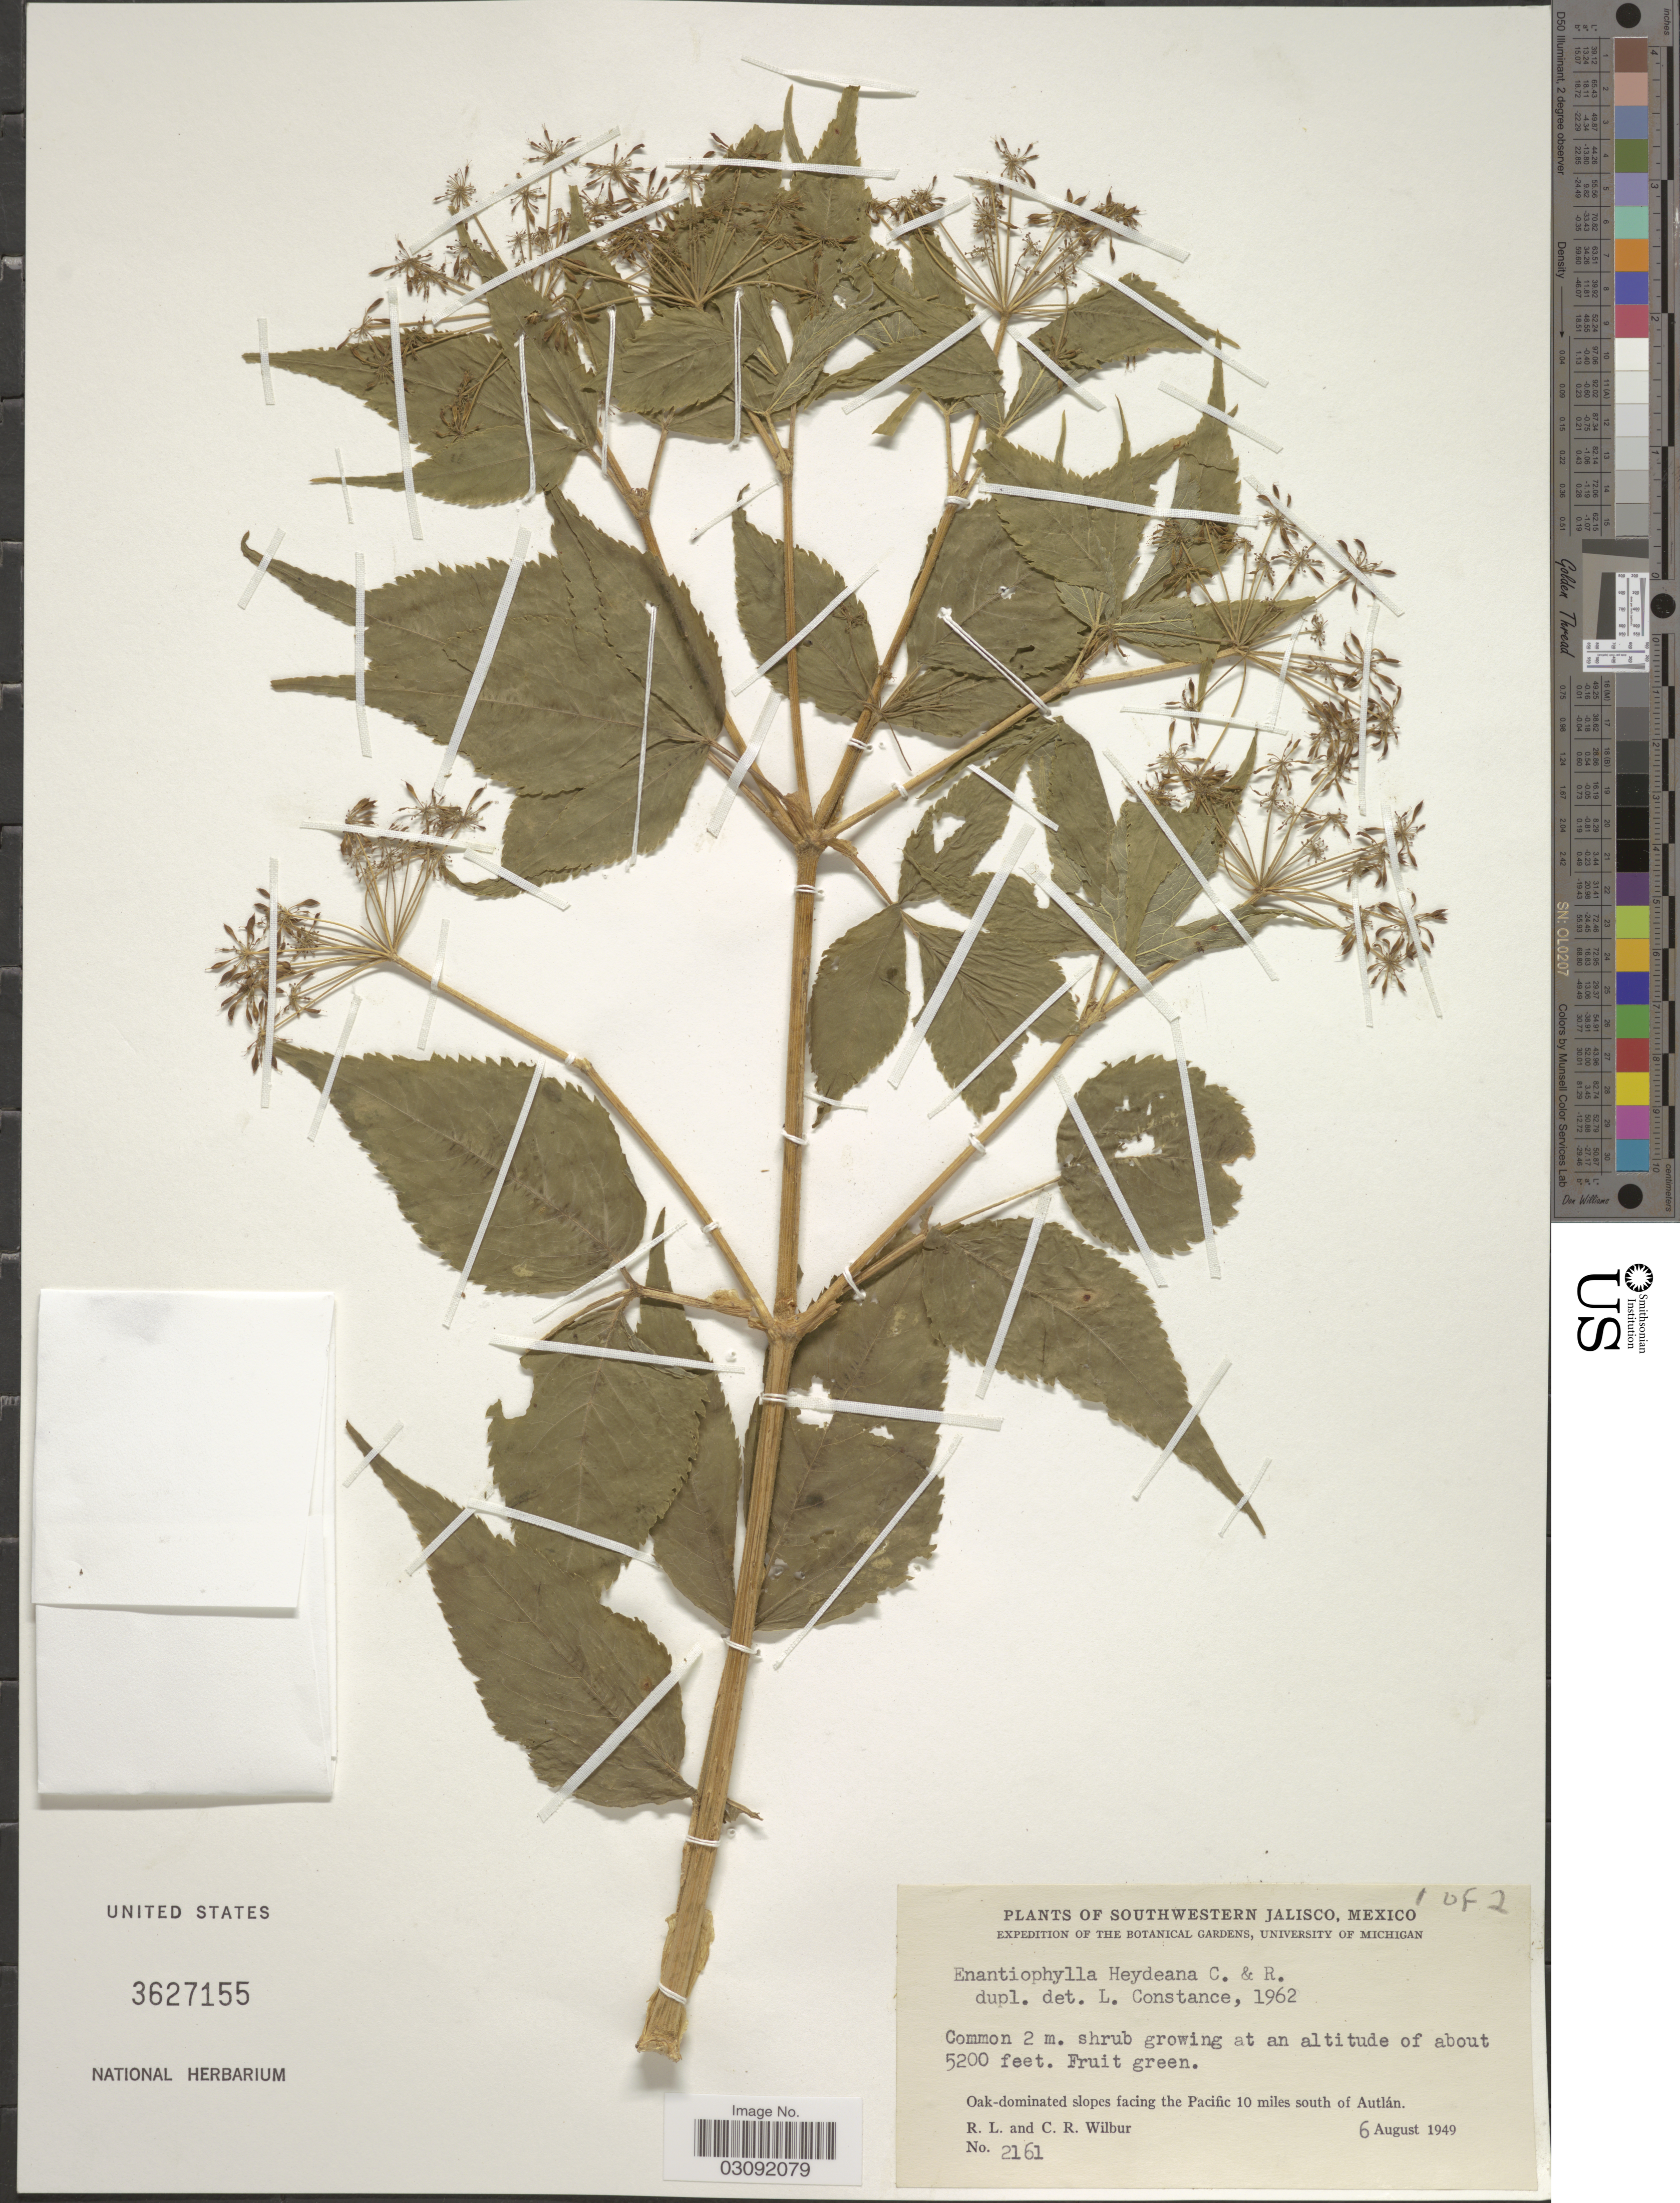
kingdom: Plantae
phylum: Tracheophyta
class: Magnoliopsida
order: Apiales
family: Apiaceae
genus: Enantiophylla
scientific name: Enantiophylla heydeana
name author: J.M. Coult. & Rose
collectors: R. L. Wilbur & C. Wilbur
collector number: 2161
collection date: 1949-08-06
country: Mexico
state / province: Jalisco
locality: Southwestern Jalisco. Oak-dominated slopes facing the Pacific 10 miles south of Autlán.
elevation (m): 1585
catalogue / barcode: US 3627155